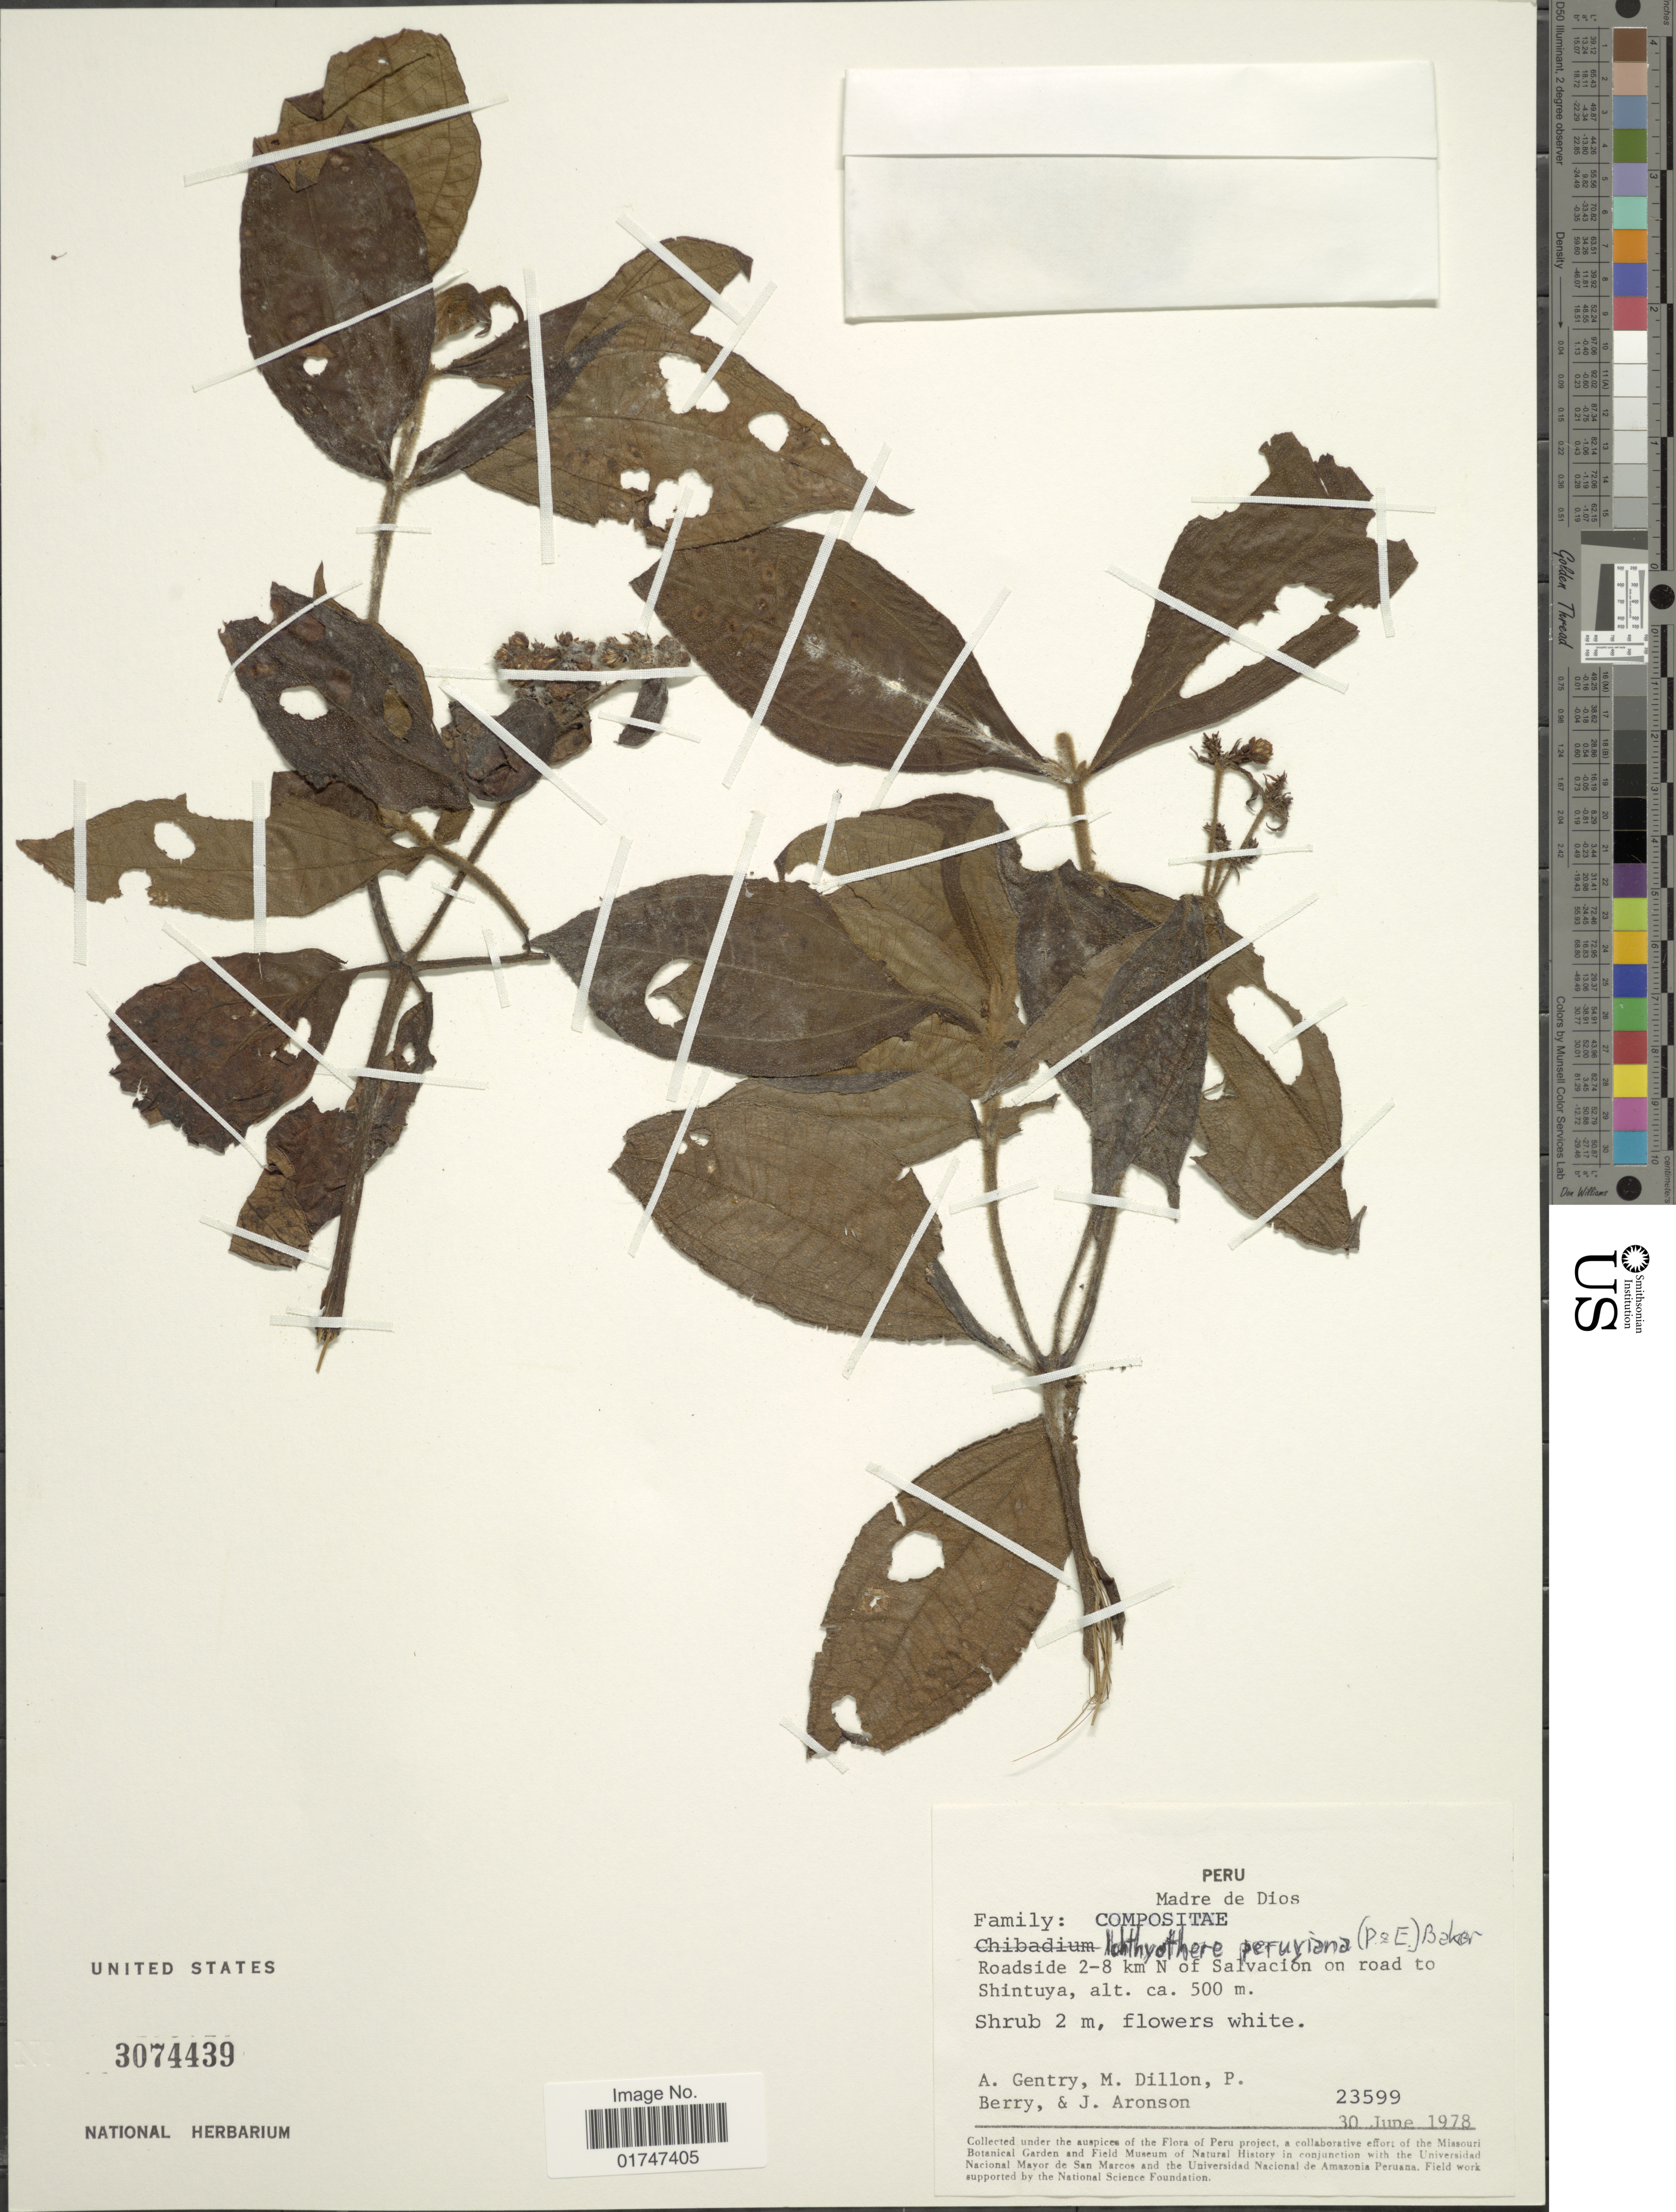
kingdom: Plantae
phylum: Tracheophyta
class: Magnoliopsida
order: Asterales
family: Asteraceae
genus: Ichthyothere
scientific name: Ichthyothere peruviana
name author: Baker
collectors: A. H. Gentry, M. O. Dillon, P. Berry & J. Aronson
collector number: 23599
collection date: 1978-06-30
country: Peru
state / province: Madre de Dios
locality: Roadside 2-8 km N of Salvación on road to Shintuya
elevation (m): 500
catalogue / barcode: US 3074439